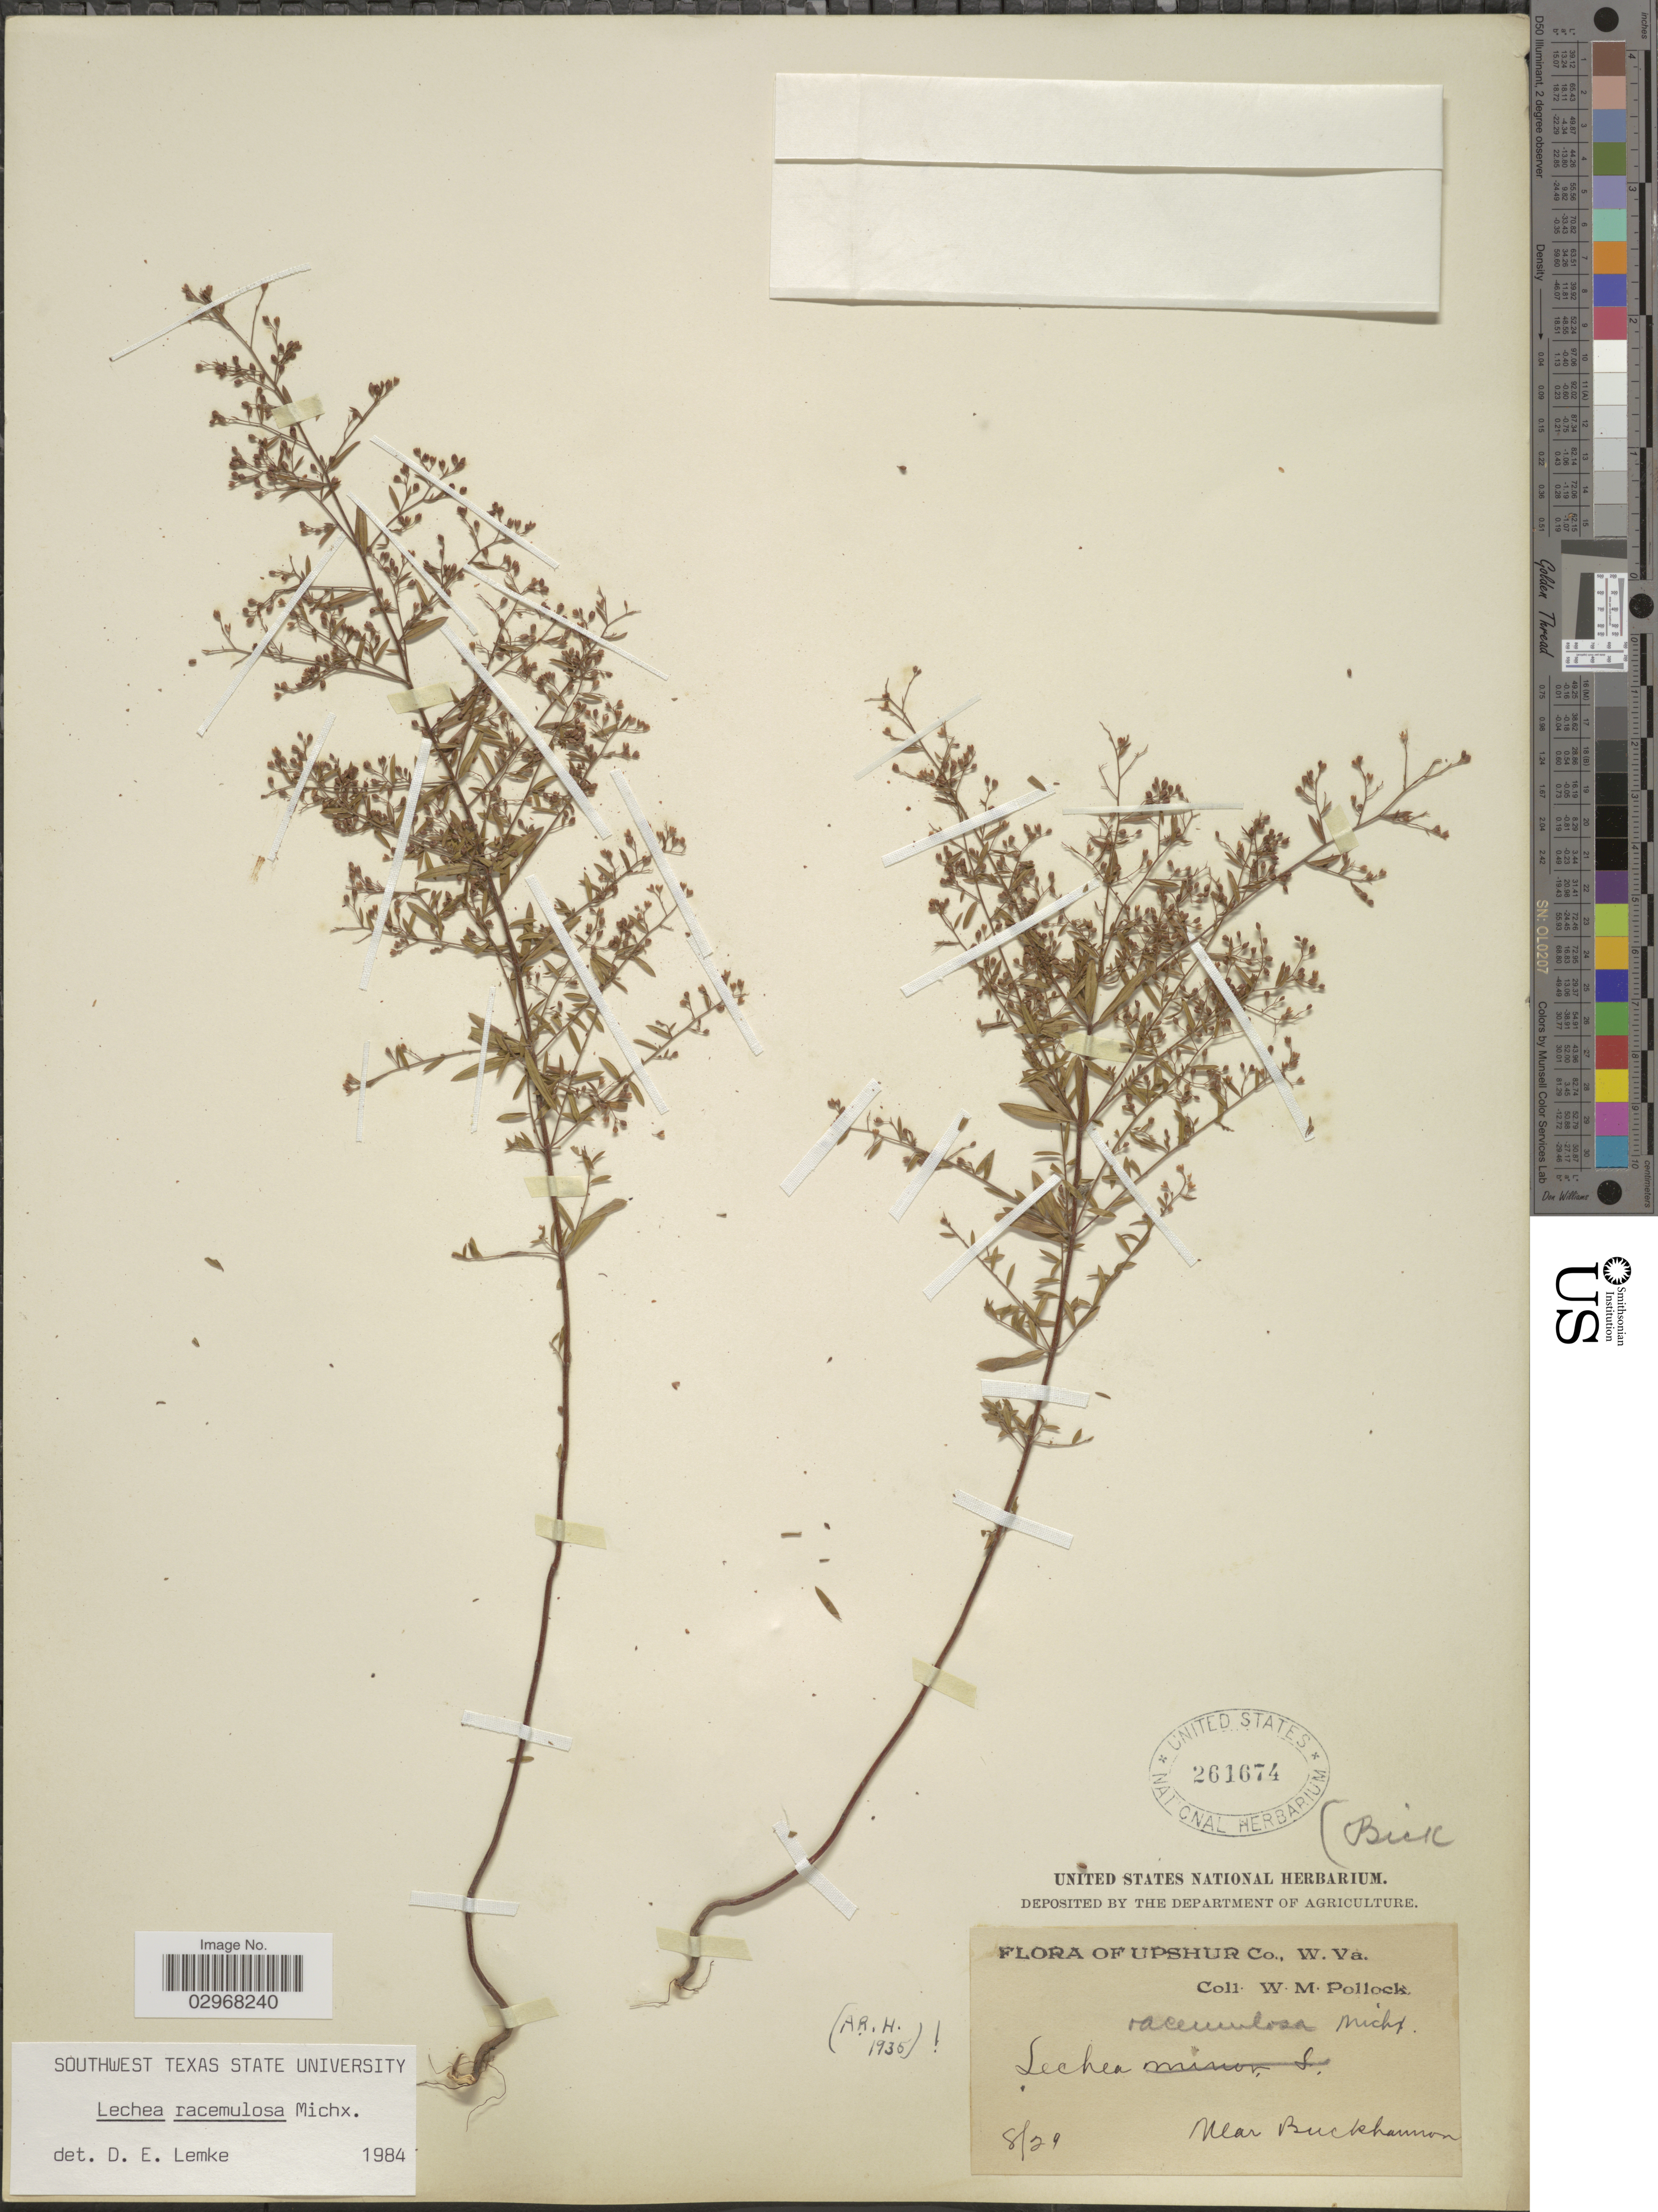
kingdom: Plantae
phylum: Tracheophyta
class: Magnoliopsida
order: Malvales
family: Cistaceae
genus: Lechea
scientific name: Lechea racemulosa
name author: Michx.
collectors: W. M. Pollock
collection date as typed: Transcribed d/m/y: /8/29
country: United States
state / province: West Virginia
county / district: Upshur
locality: Upshur Co., W. Va. Near Buckhannon.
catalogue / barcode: US 261674